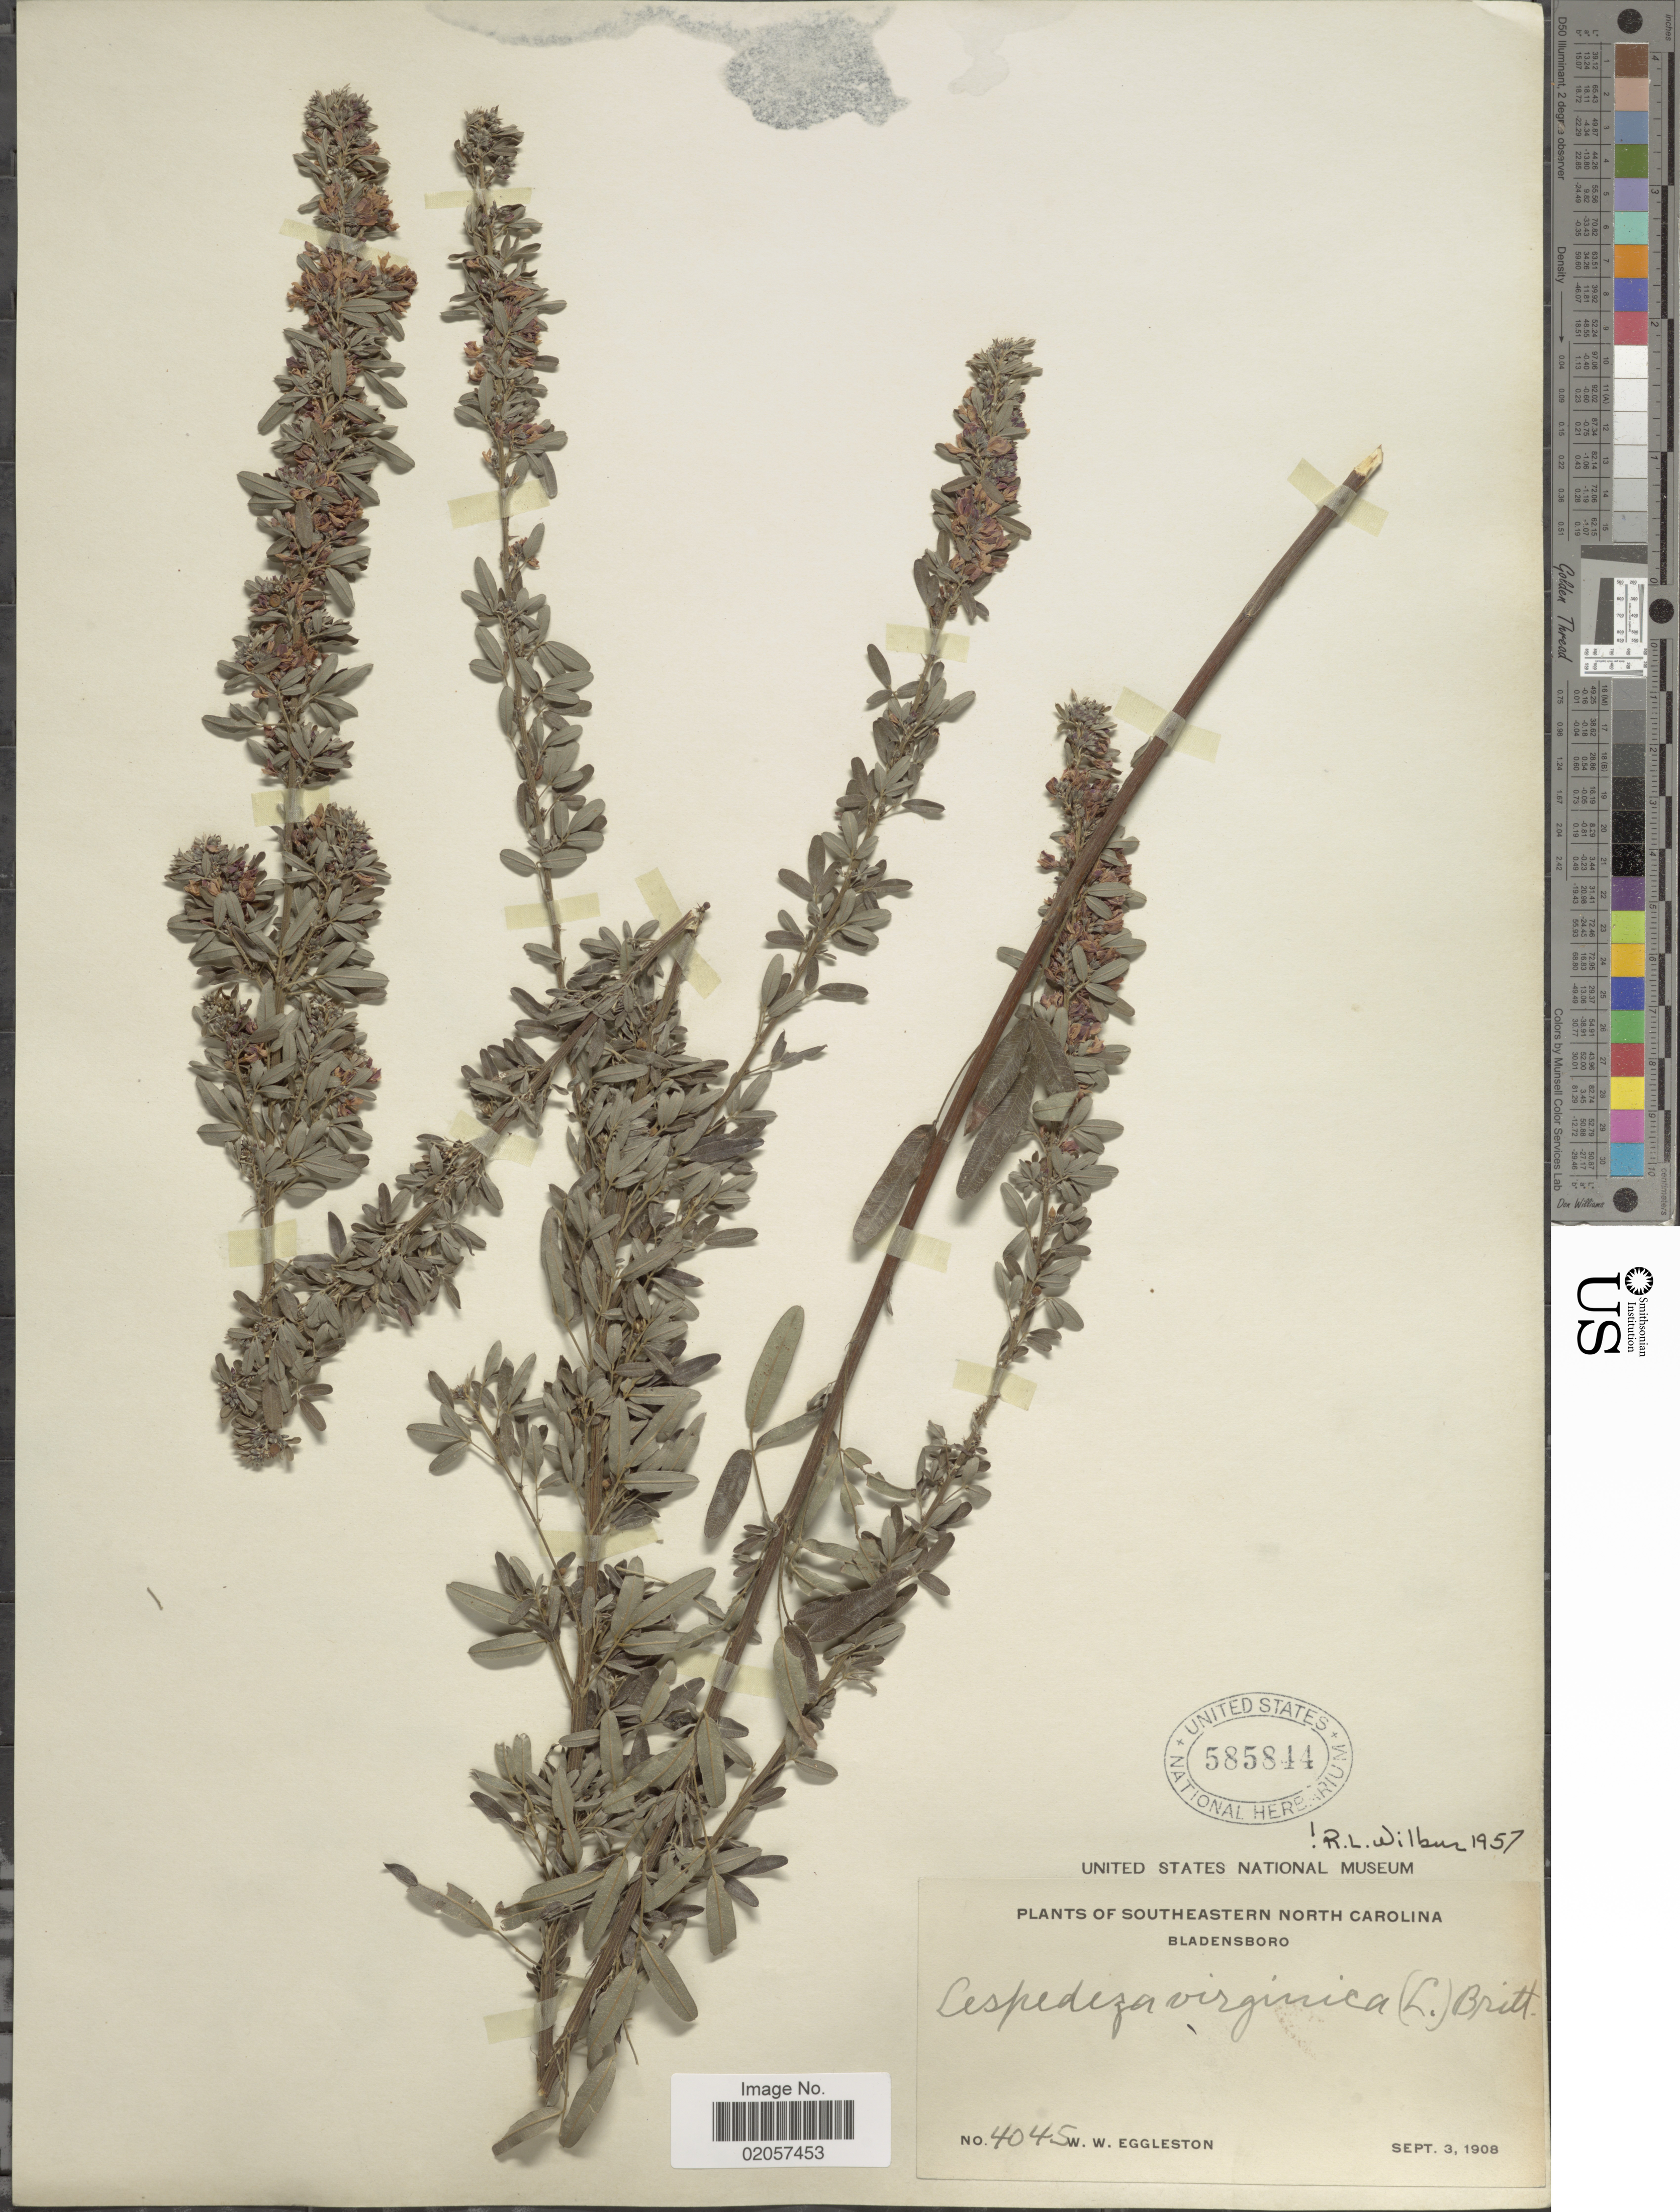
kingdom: Plantae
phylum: Tracheophyta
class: Magnoliopsida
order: Fabales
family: Fabaceae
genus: Lespedeza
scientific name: Lespedeza virginica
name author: (L.) Britton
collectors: W. W. Eggleston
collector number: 4045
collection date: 1908-09-03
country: United States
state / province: North Carolina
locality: Southeastern North Carolina. Bladensboro.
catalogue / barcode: US 585844